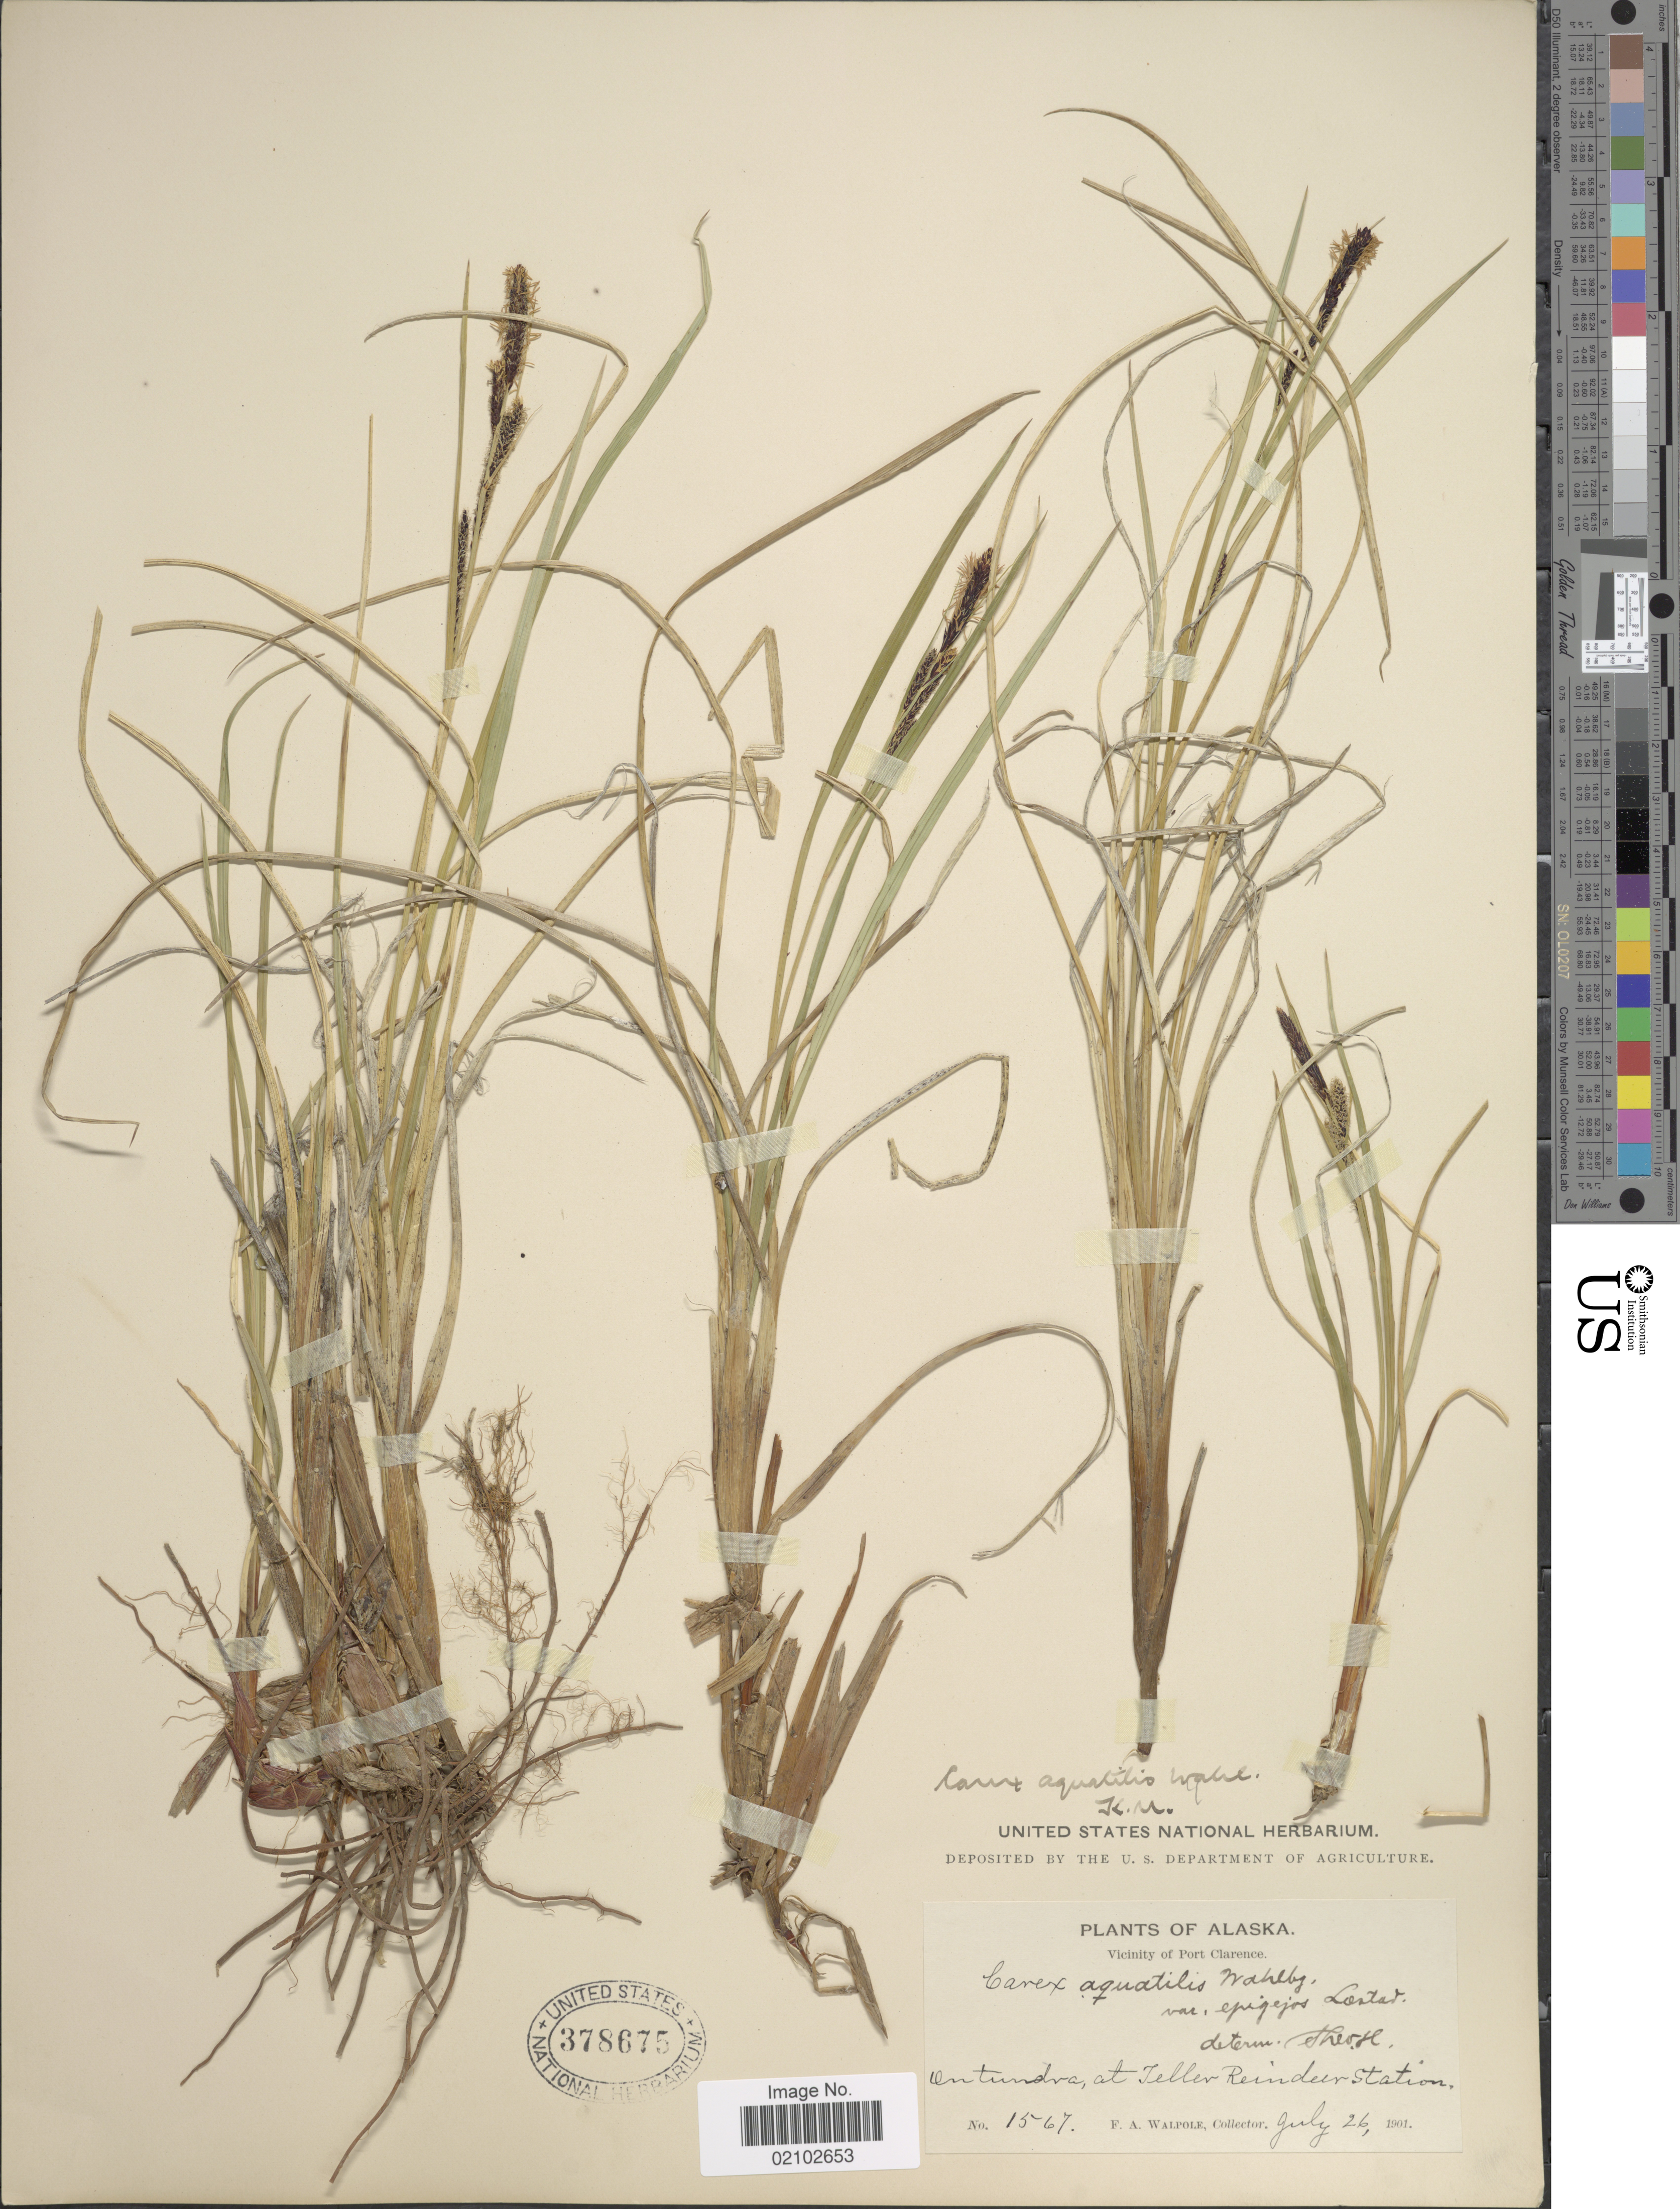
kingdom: Plantae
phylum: Tracheophyta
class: Liliopsida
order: Poales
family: Cyperaceae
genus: Carex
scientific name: Carex aquatilis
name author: Wahlenb.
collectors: F. Walpole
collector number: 1567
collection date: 1901-07-26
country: United States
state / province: Alaska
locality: Vicinity of Port Clarence, on tundra, at Teller Reinder Station.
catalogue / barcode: US 378675